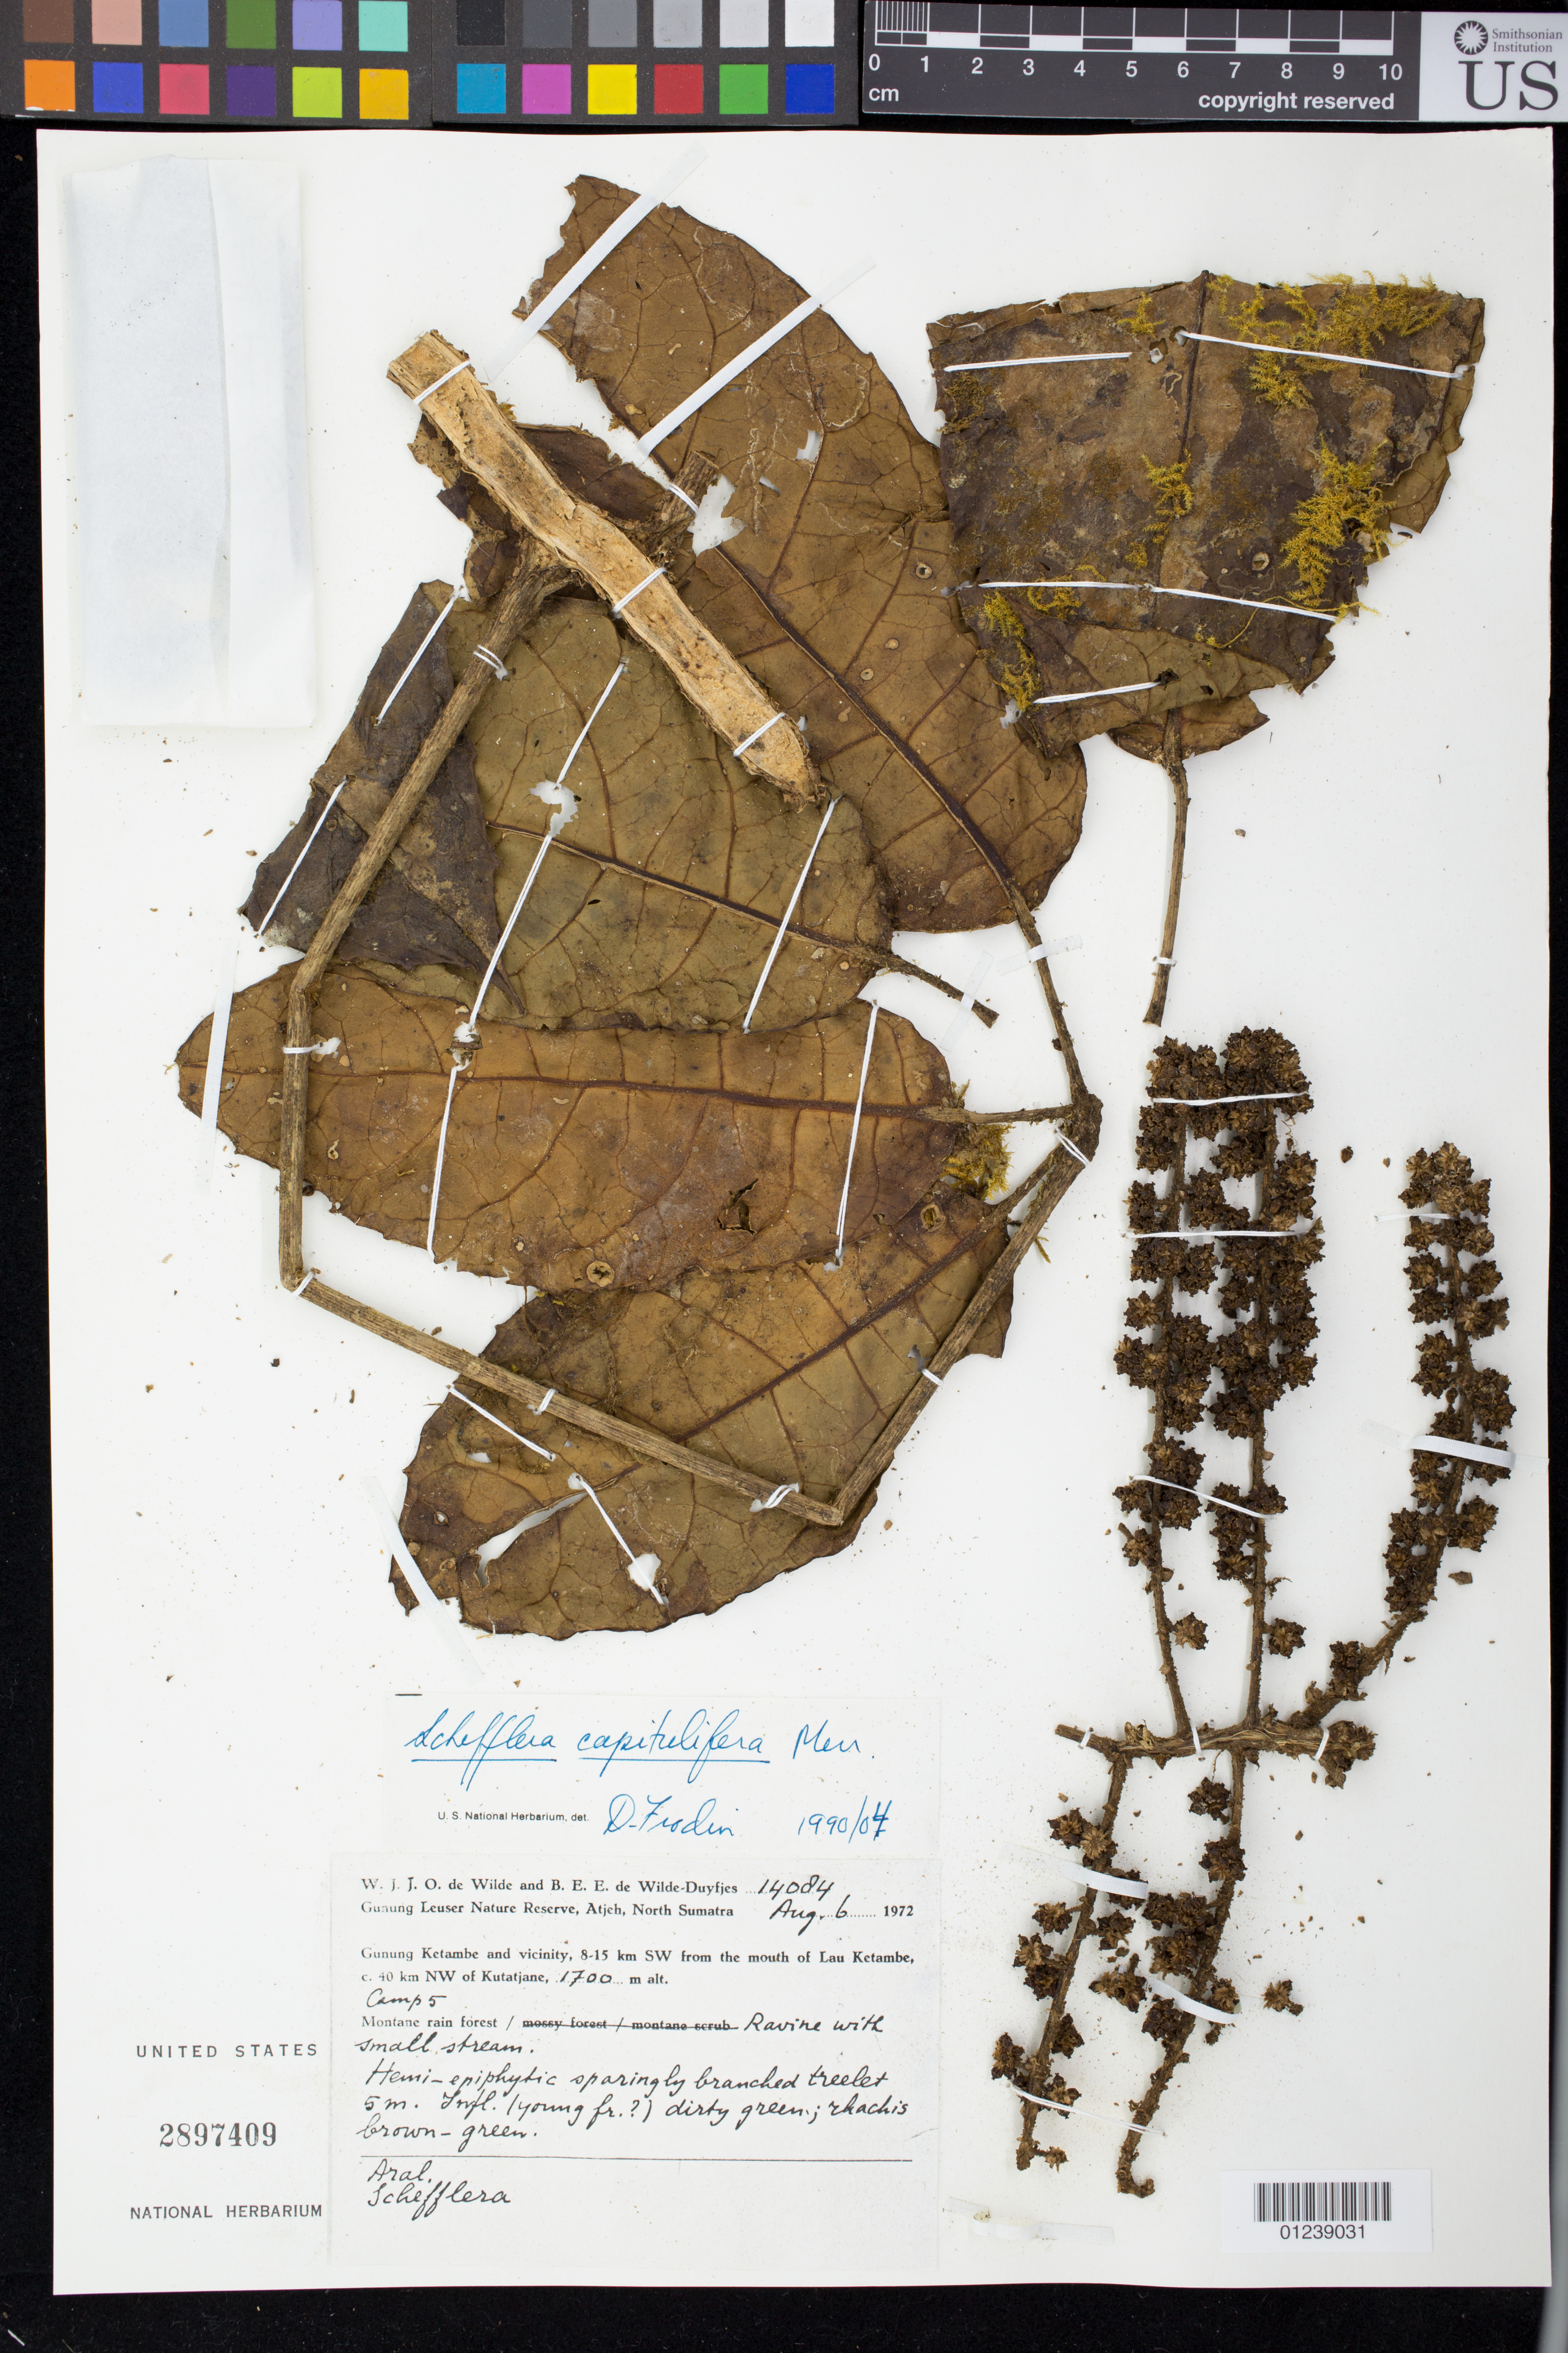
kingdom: Plantae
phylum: Tracheophyta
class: Magnoliopsida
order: Apiales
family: Araliaceae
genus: Heptapleurum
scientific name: Heptapleurum capituliferum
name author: (Merr.) Lowry & G. M. Plunkett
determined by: Wagner, W. L., (BOT), Smithsonian Institution - National Museum of Natural History (UNITED STATES)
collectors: W. J. de Wilde & B. E. de Wilde-Duyfjes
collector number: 14084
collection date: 1972-08-06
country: Malaysia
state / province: North Sumatra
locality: Gunung Leuser Nature Reserve, Atjeh. Gunung Ketambe and vicinity, 8-15 km SW from the mouth of Lau Ketambe, c. 40 km NW of Kutatjane. Camp 5.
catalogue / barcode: US 2897409